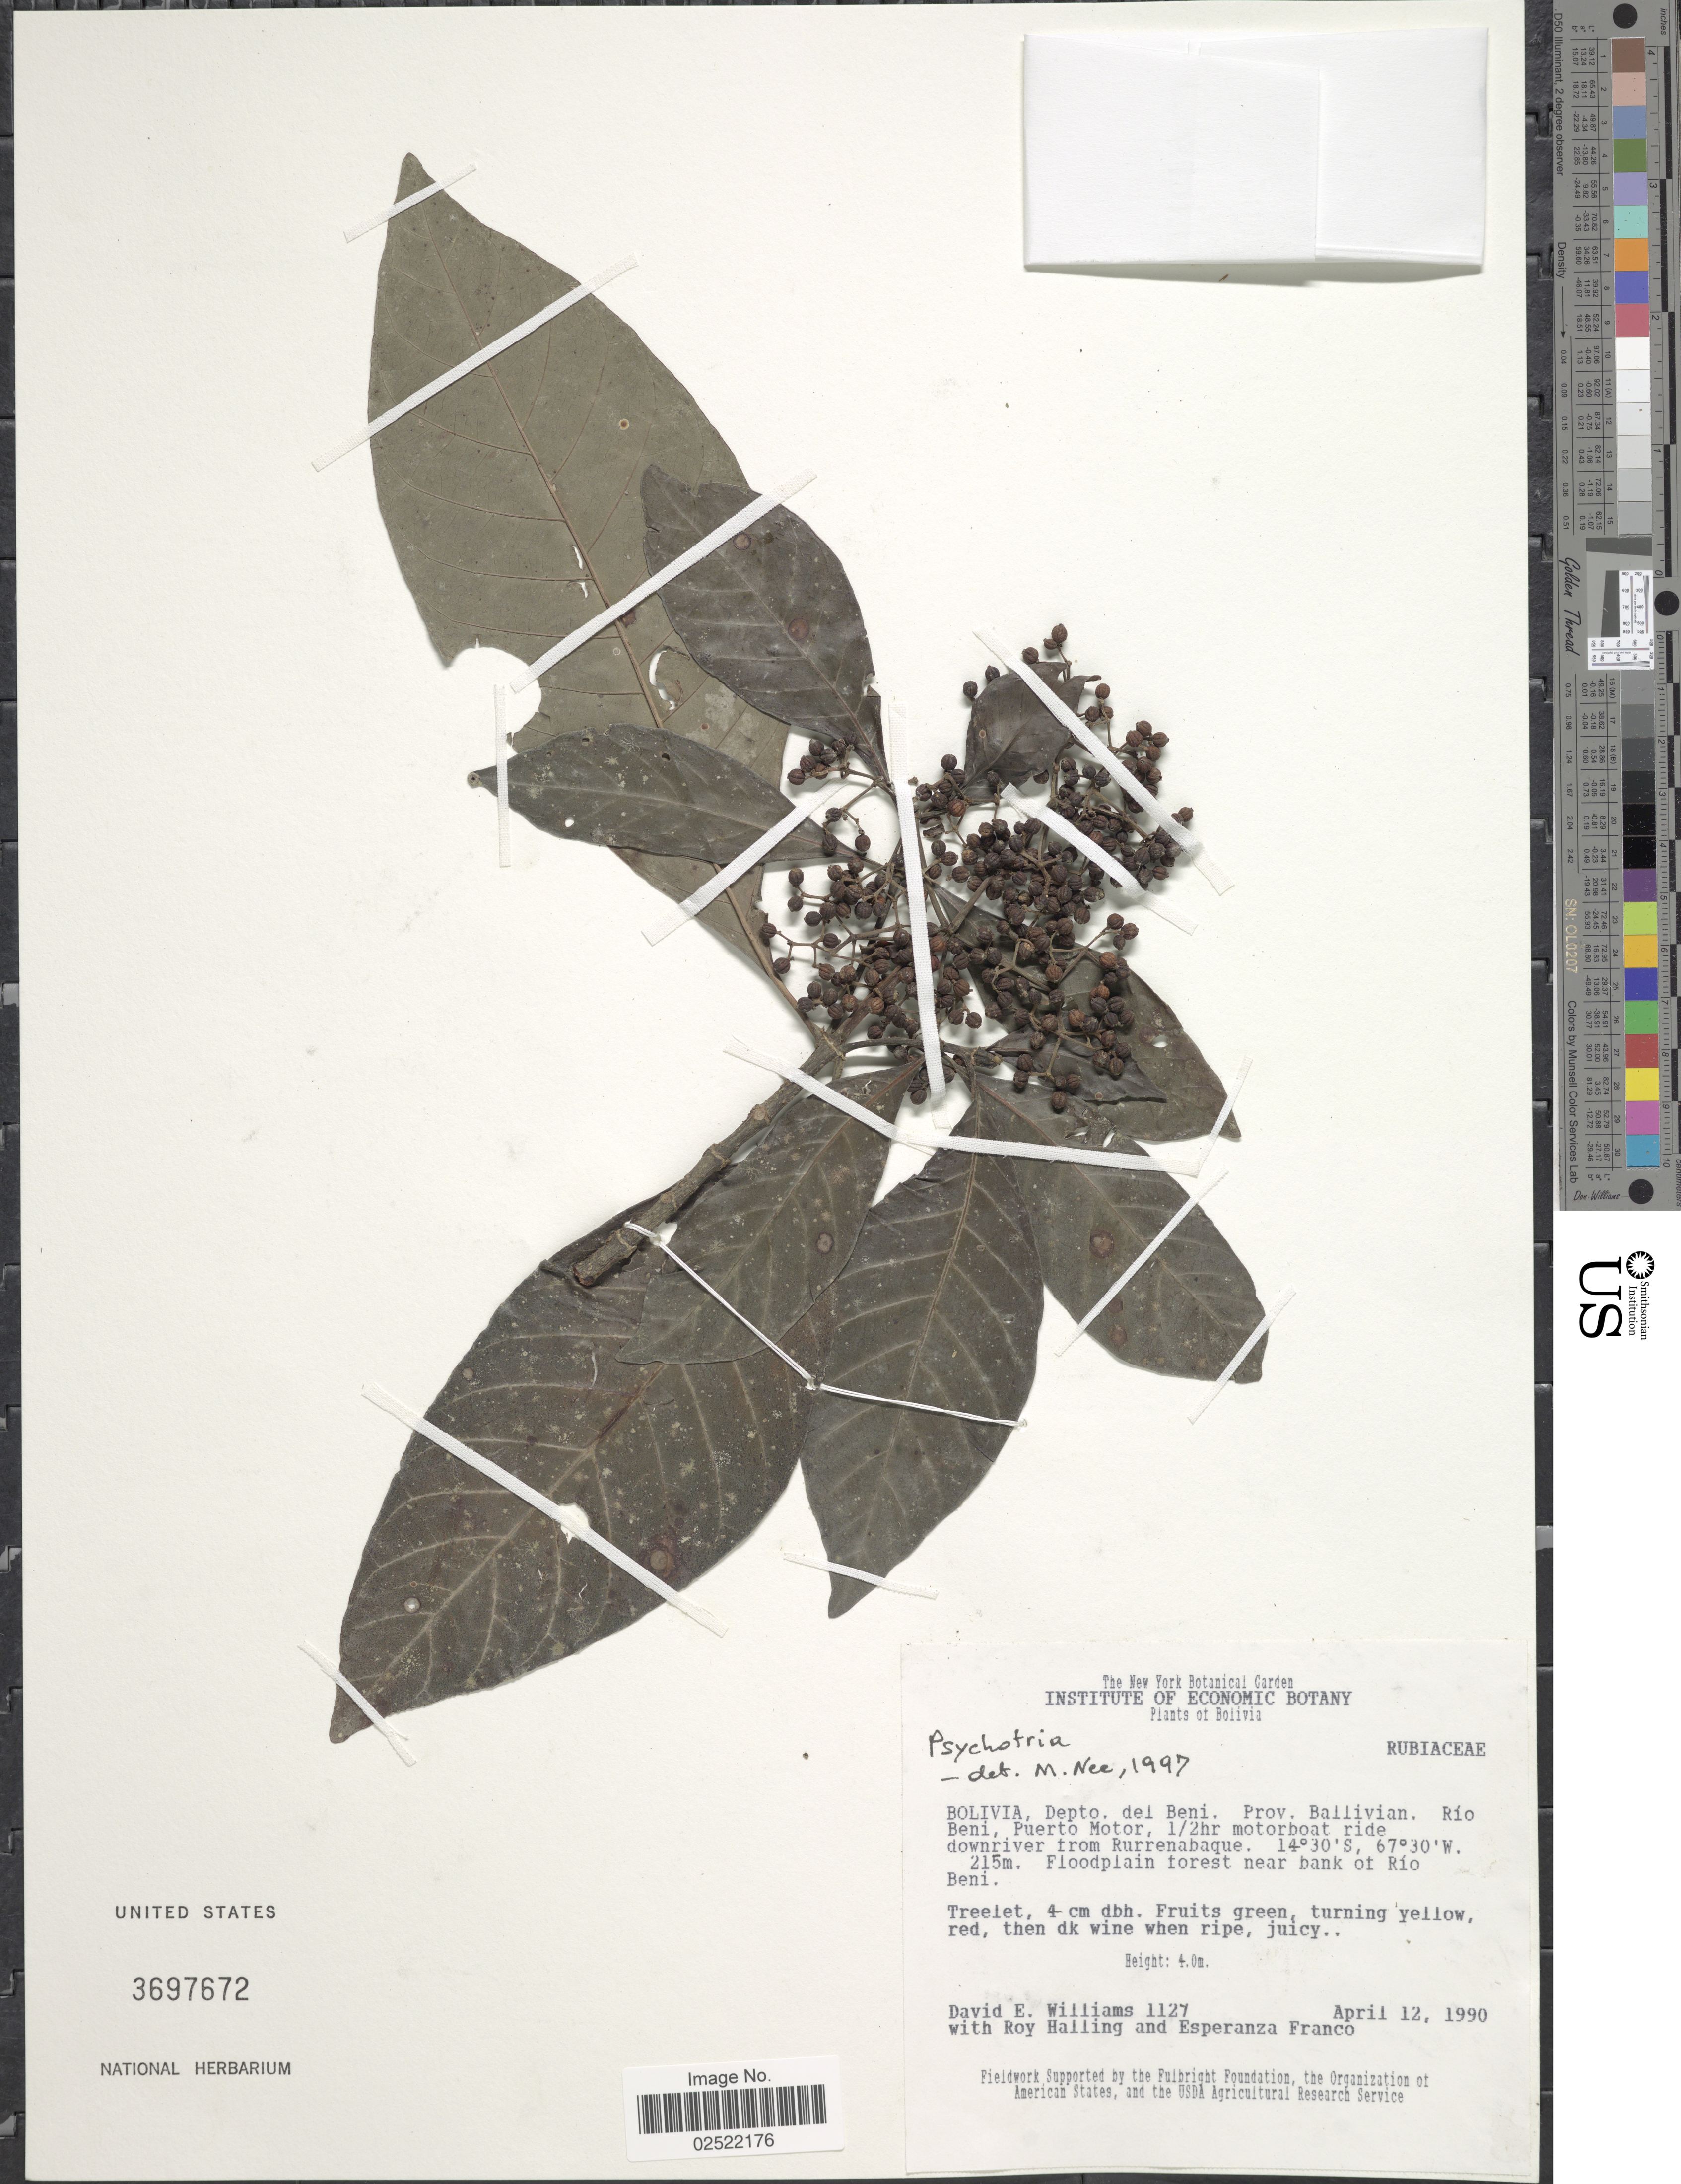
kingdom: Plantae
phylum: Tracheophyta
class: Magnoliopsida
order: Gentianales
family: Rubiaceae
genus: Psychotria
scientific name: Psychotria sp.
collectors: D. E. Williams, R. Halling & E. Franco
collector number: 1127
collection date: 1990-04-12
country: Bolivia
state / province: Beni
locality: Depto. del Beni. Prov. Ballivian. Rio Beni, Puerto Motor, 1/2hr motorboat ride downriver from Rurrenabaque.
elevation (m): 215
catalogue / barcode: US 3697672